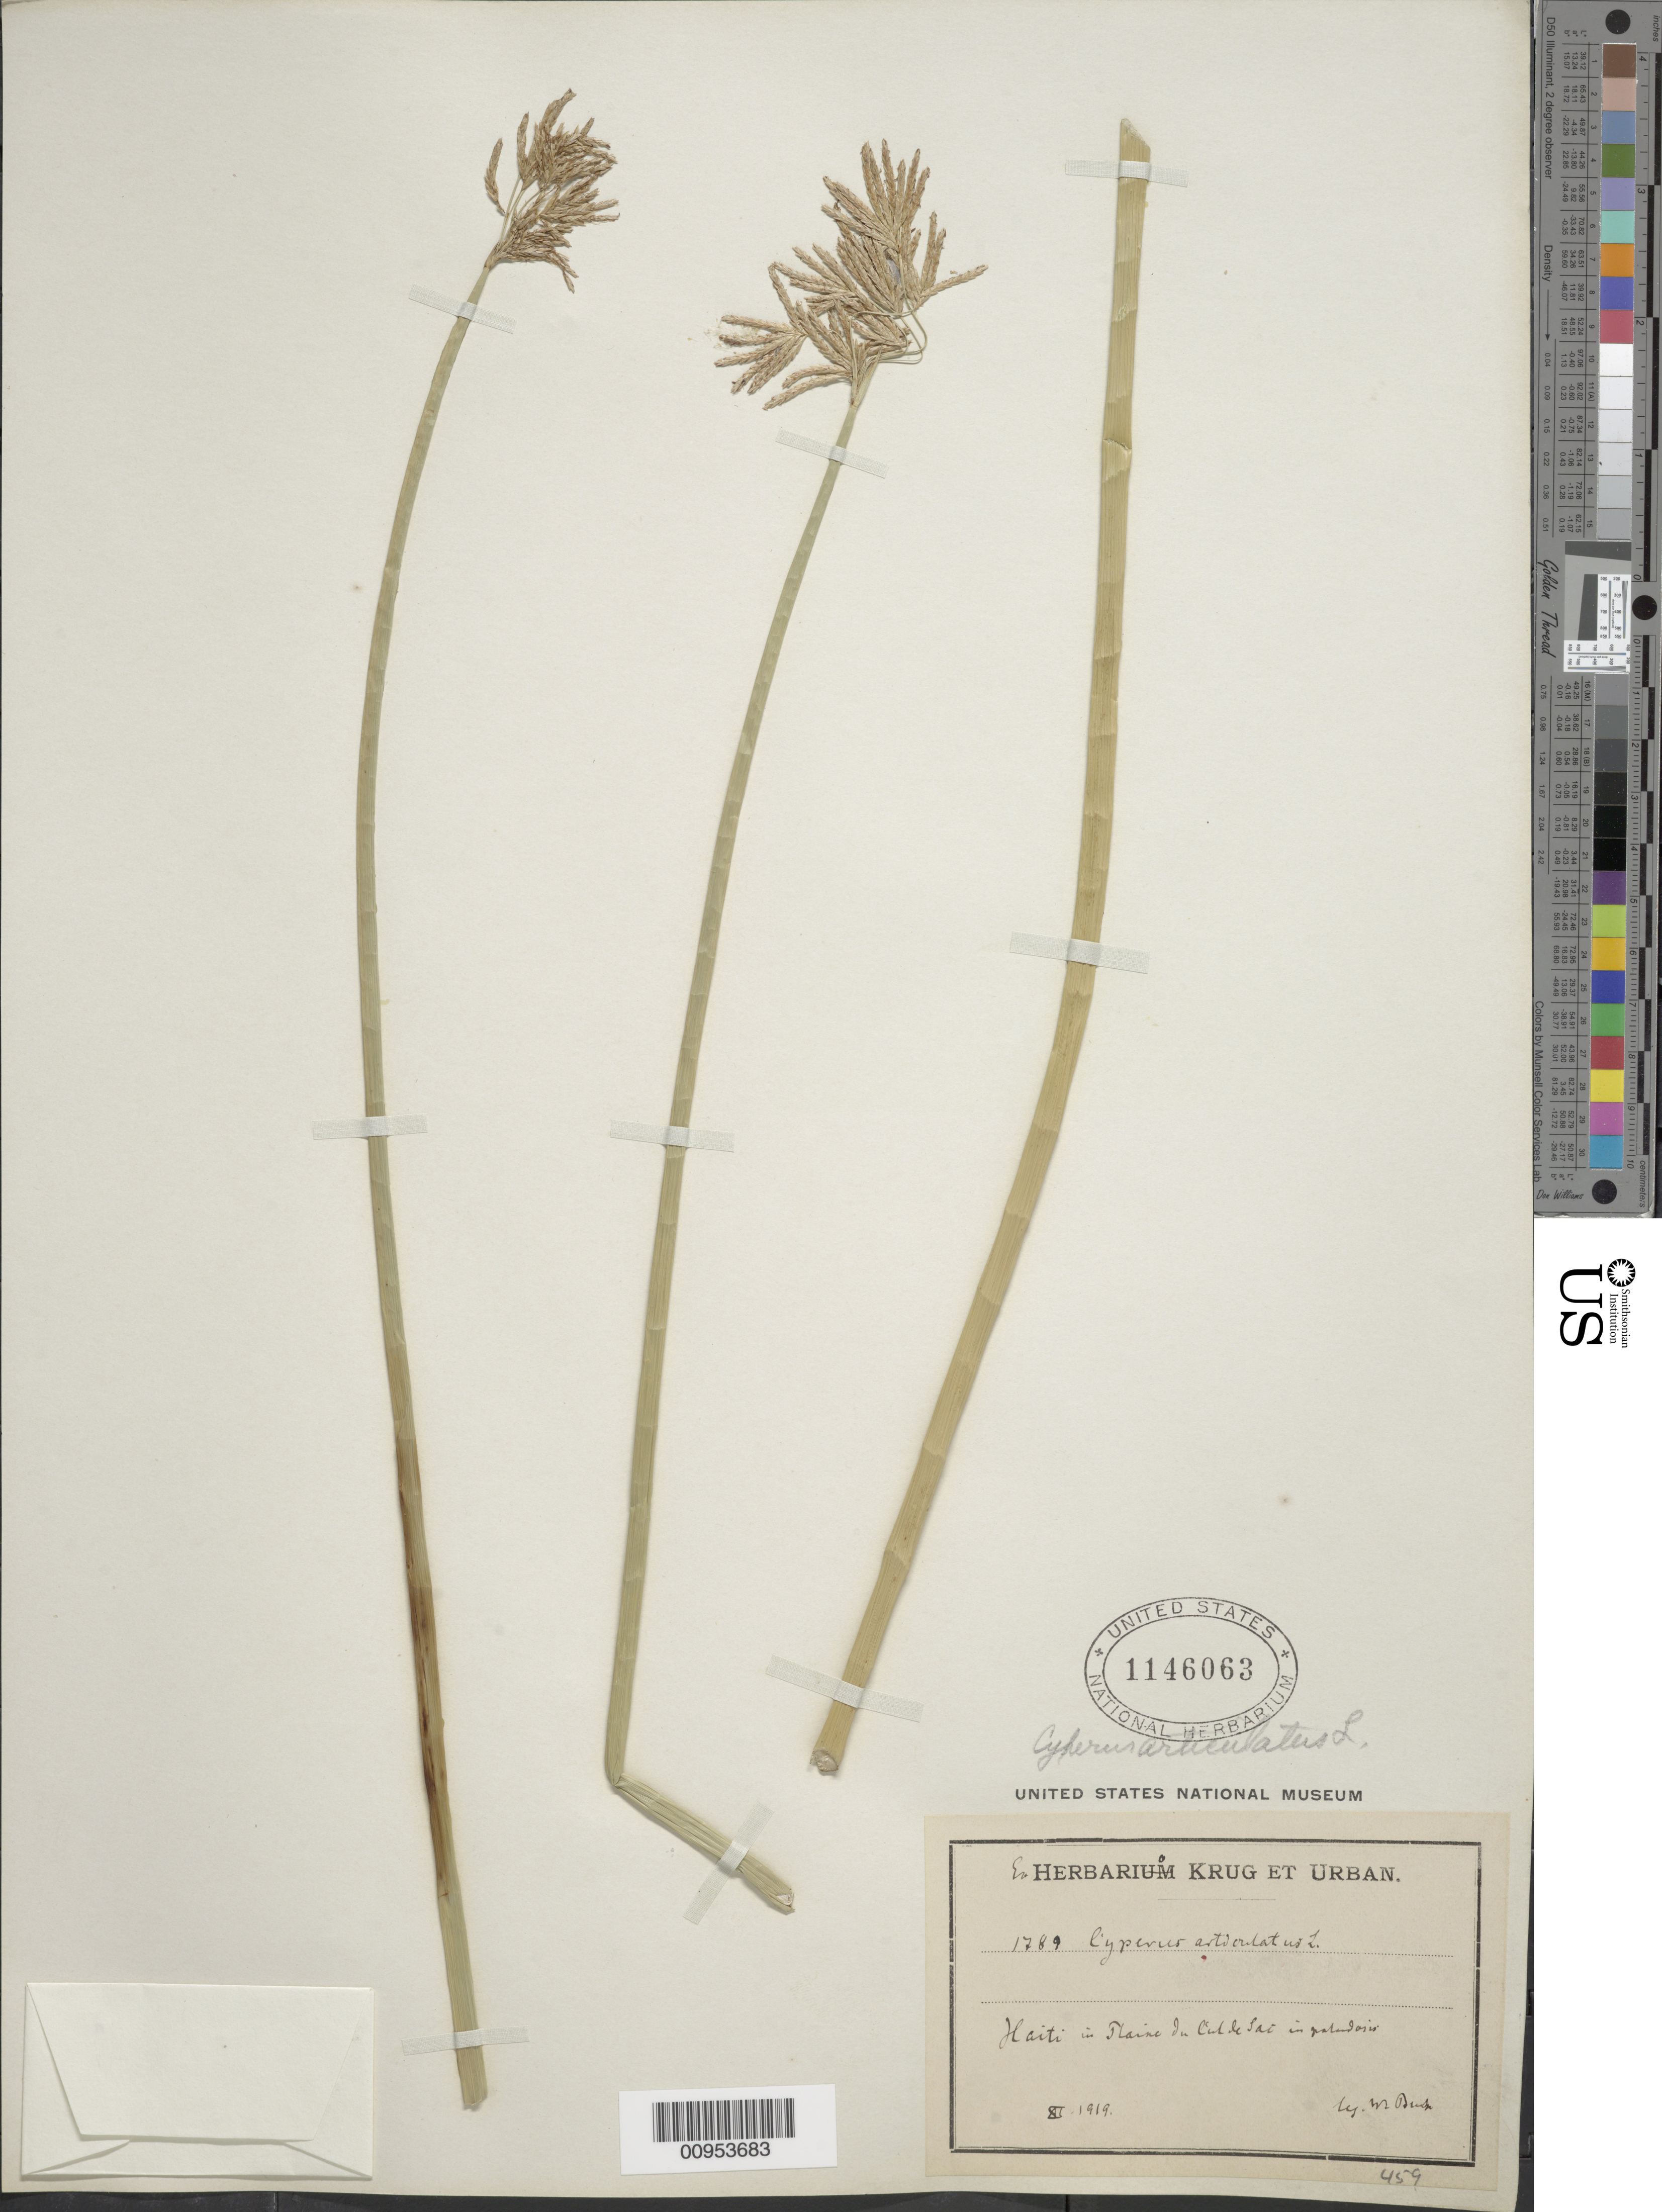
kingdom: Plantae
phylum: Tracheophyta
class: Liliopsida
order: Poales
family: Cyperaceae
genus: Cyperus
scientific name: Cyperus articulatus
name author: L.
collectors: W. Bush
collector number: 1789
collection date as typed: Dec 1919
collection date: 1919-12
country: Haiti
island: Hispaniola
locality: In Plaine de Cul de Sac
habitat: In "palindosis"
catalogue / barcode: US 1146063